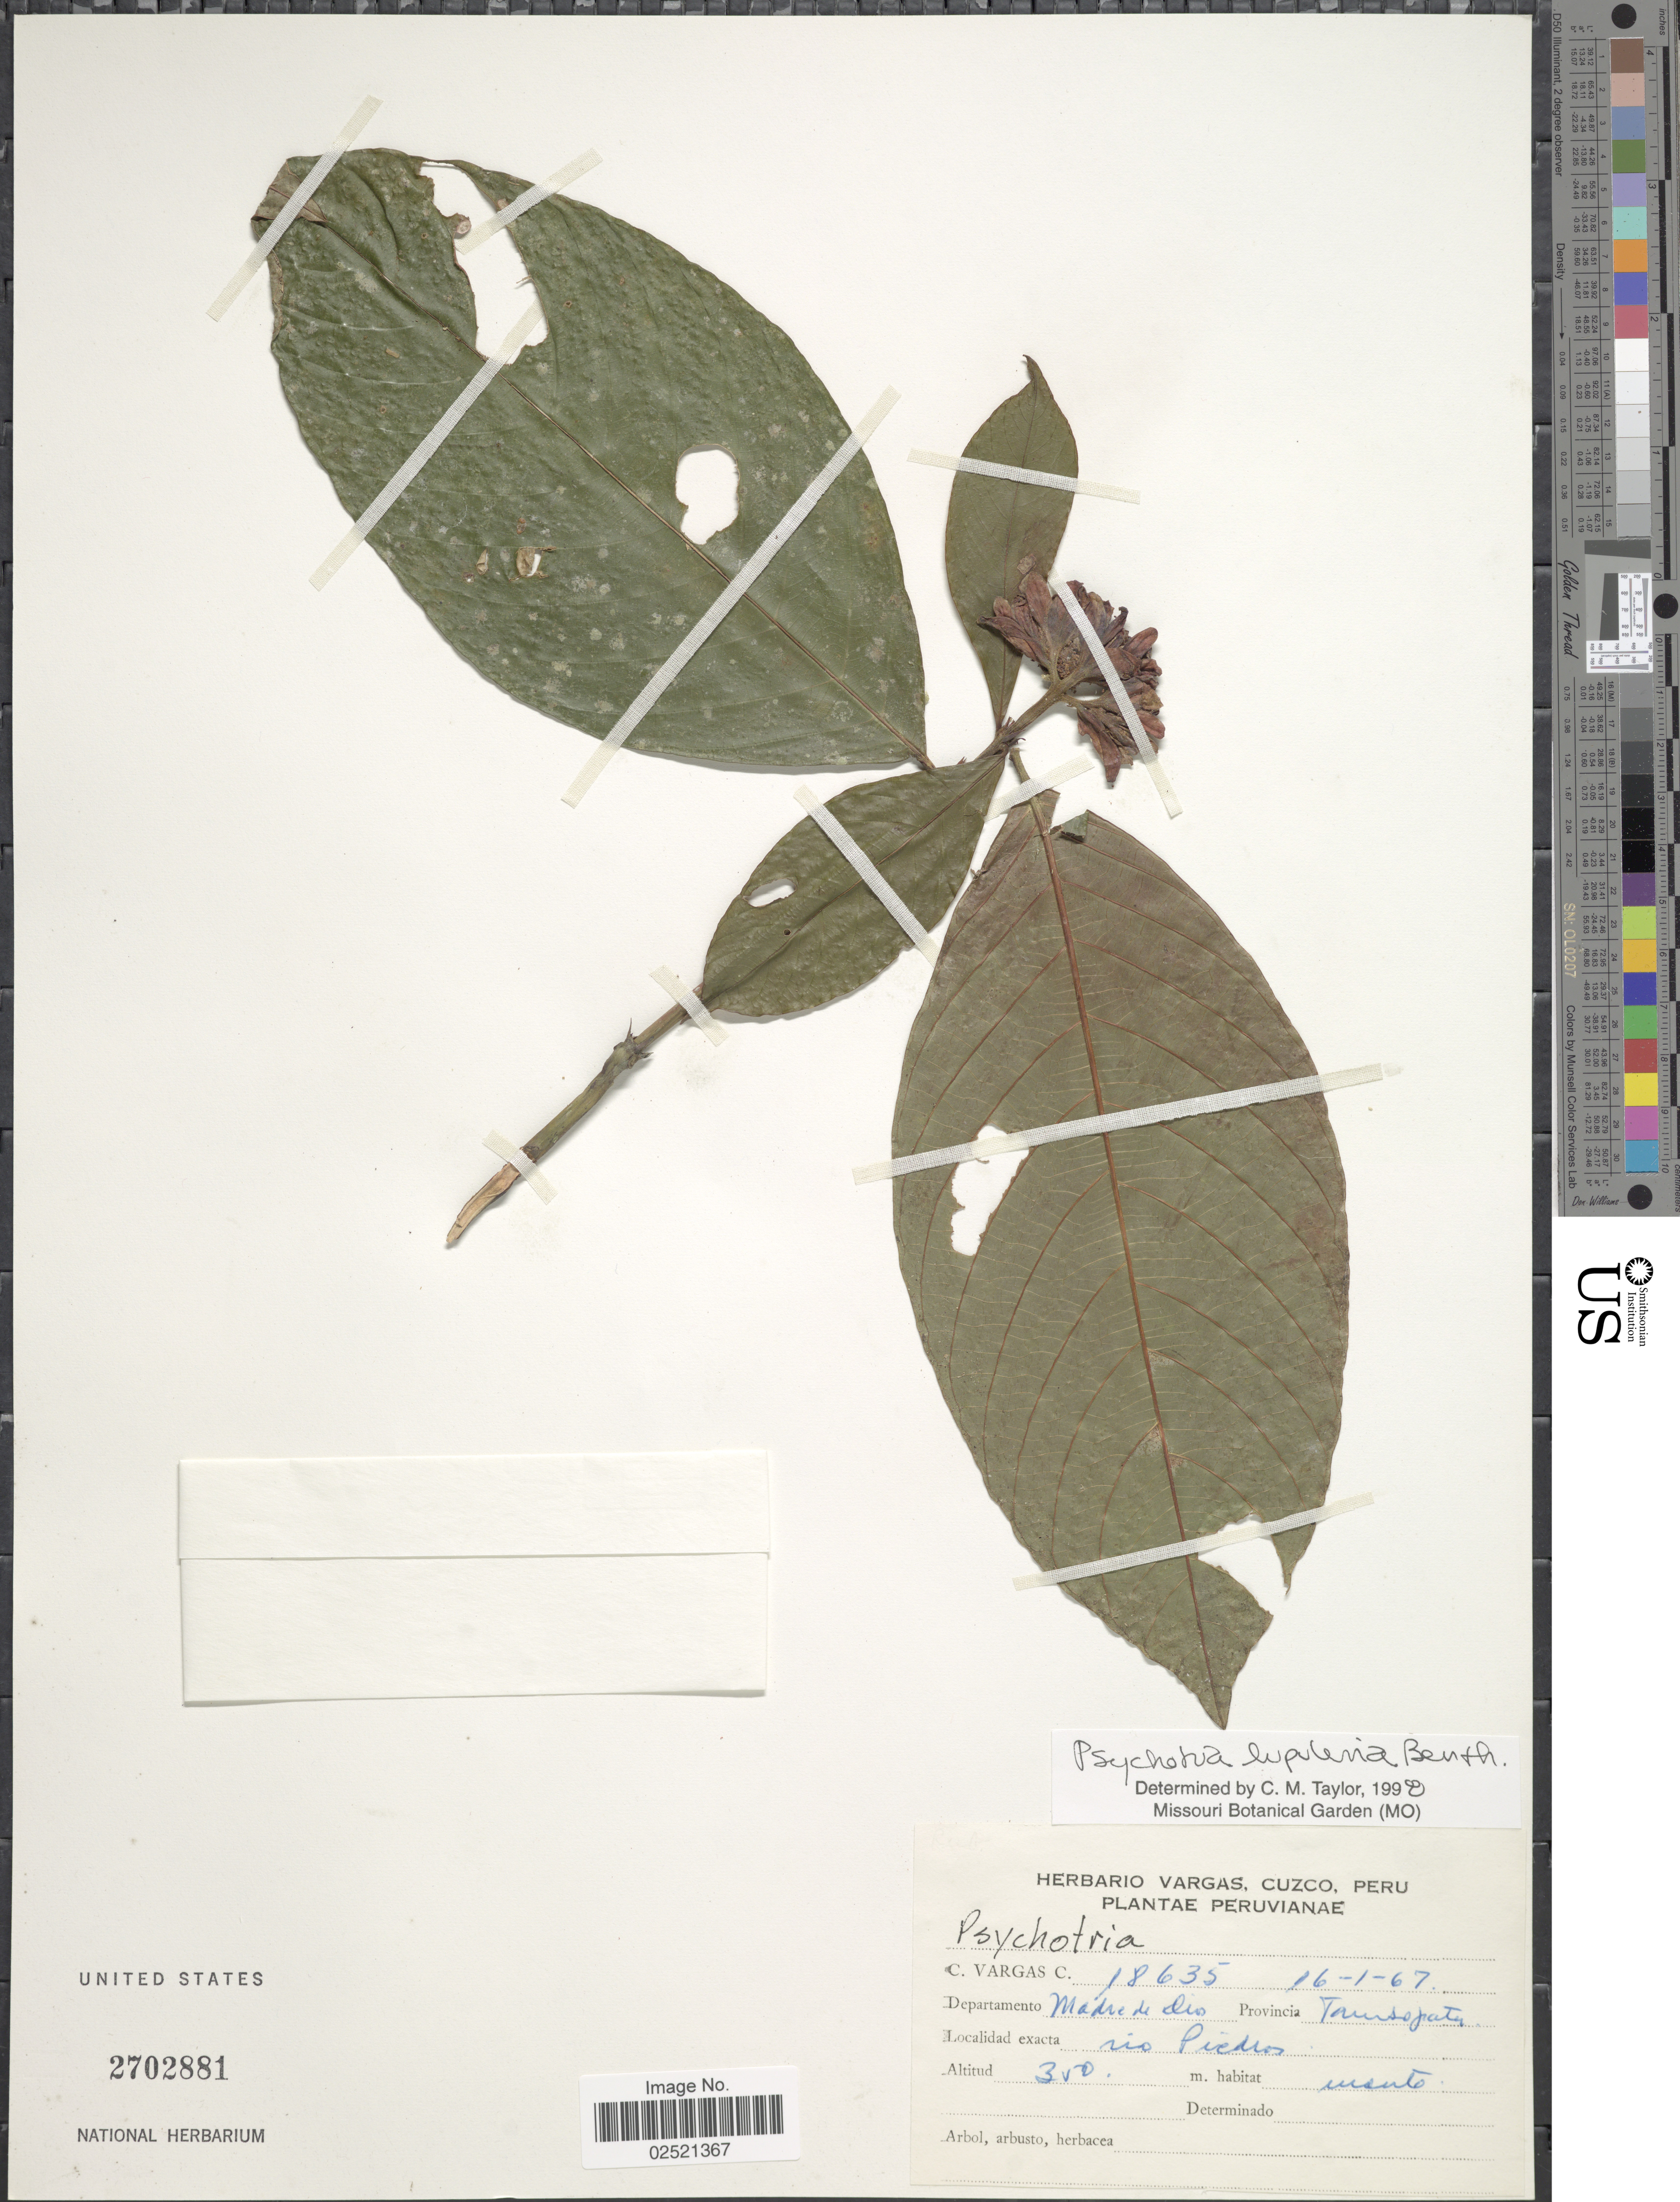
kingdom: Plantae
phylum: Tracheophyta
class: Magnoliopsida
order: Gentianales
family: Rubiaceae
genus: Psychotria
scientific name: Psychotria lupulina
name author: Benth.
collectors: C. Vargas Calderón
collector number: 18635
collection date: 1967-01-16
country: Peru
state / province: Madre de Dios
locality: Provincia Tambopata, rio Piedros.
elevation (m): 350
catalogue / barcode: US 2702881